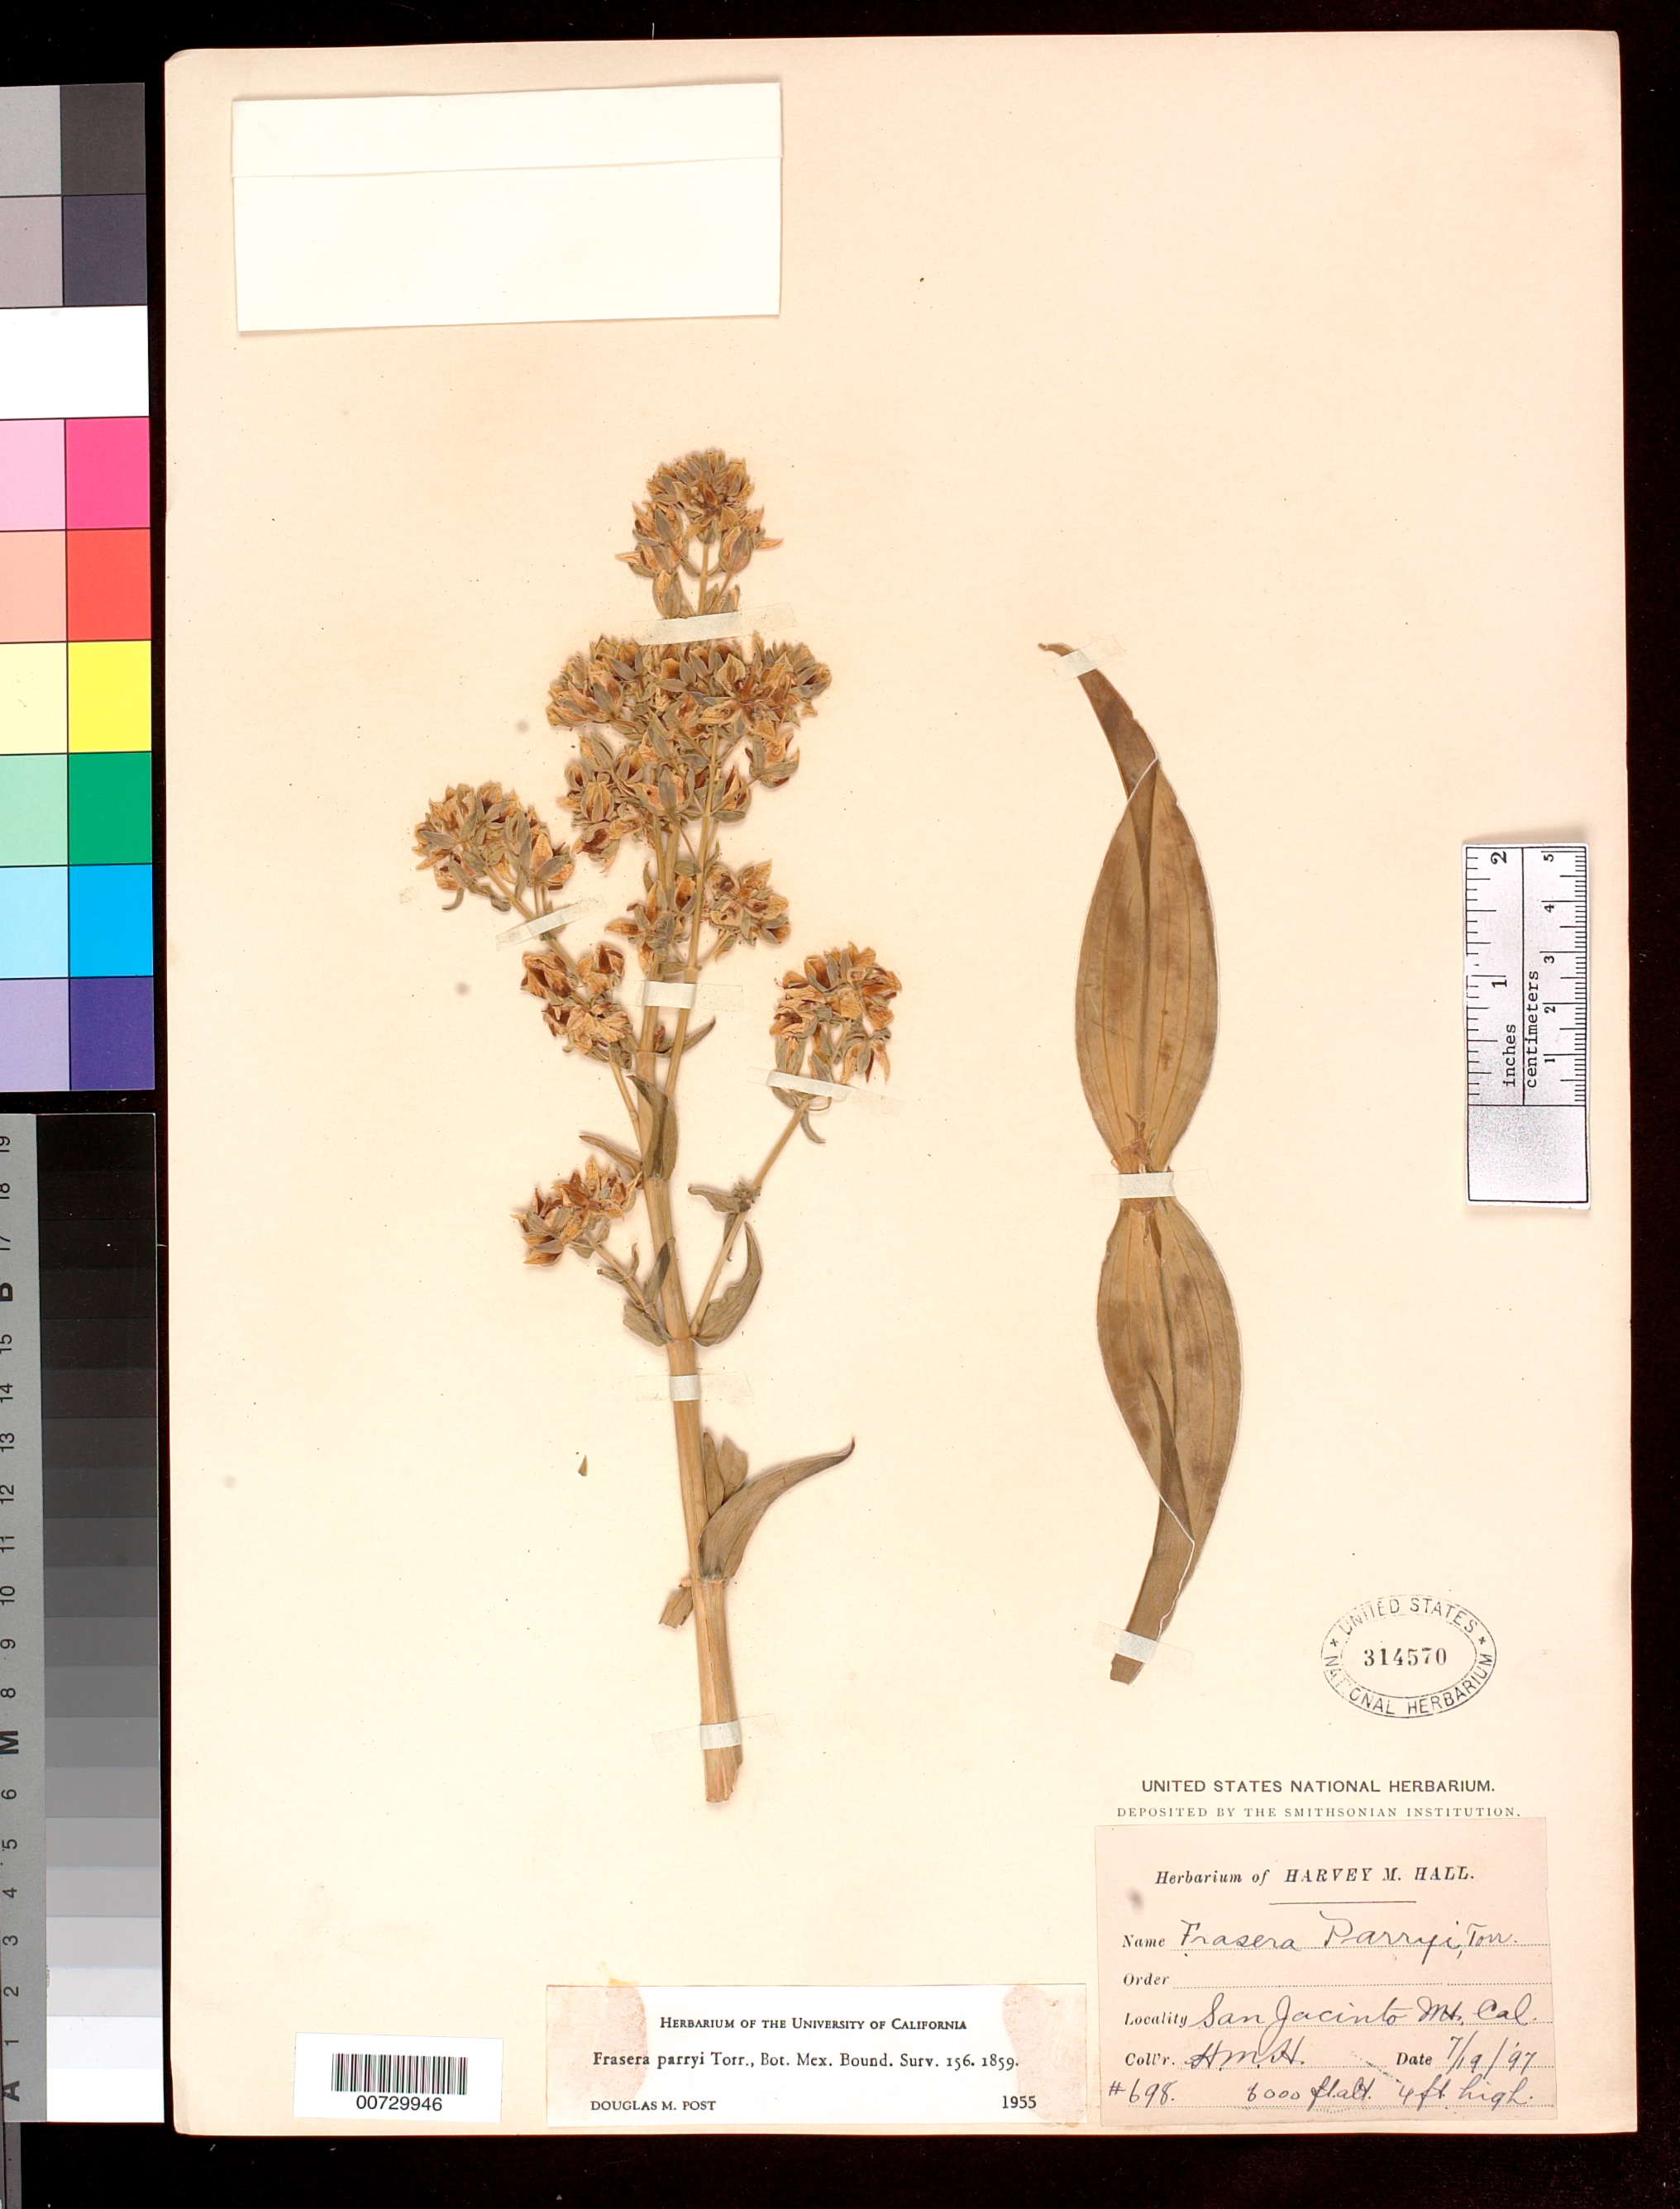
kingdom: Plantae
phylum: Tracheophyta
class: Magnoliopsida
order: Gentianales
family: Gentianaceae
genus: Frasera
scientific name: Frasera parryi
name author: Torr. in Emory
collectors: H. M. Hall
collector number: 698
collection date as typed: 19 Jul 1897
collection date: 1897-07-19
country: United States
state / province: California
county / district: Riverside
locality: San Jacinto Mts.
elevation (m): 1829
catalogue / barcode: US 314570